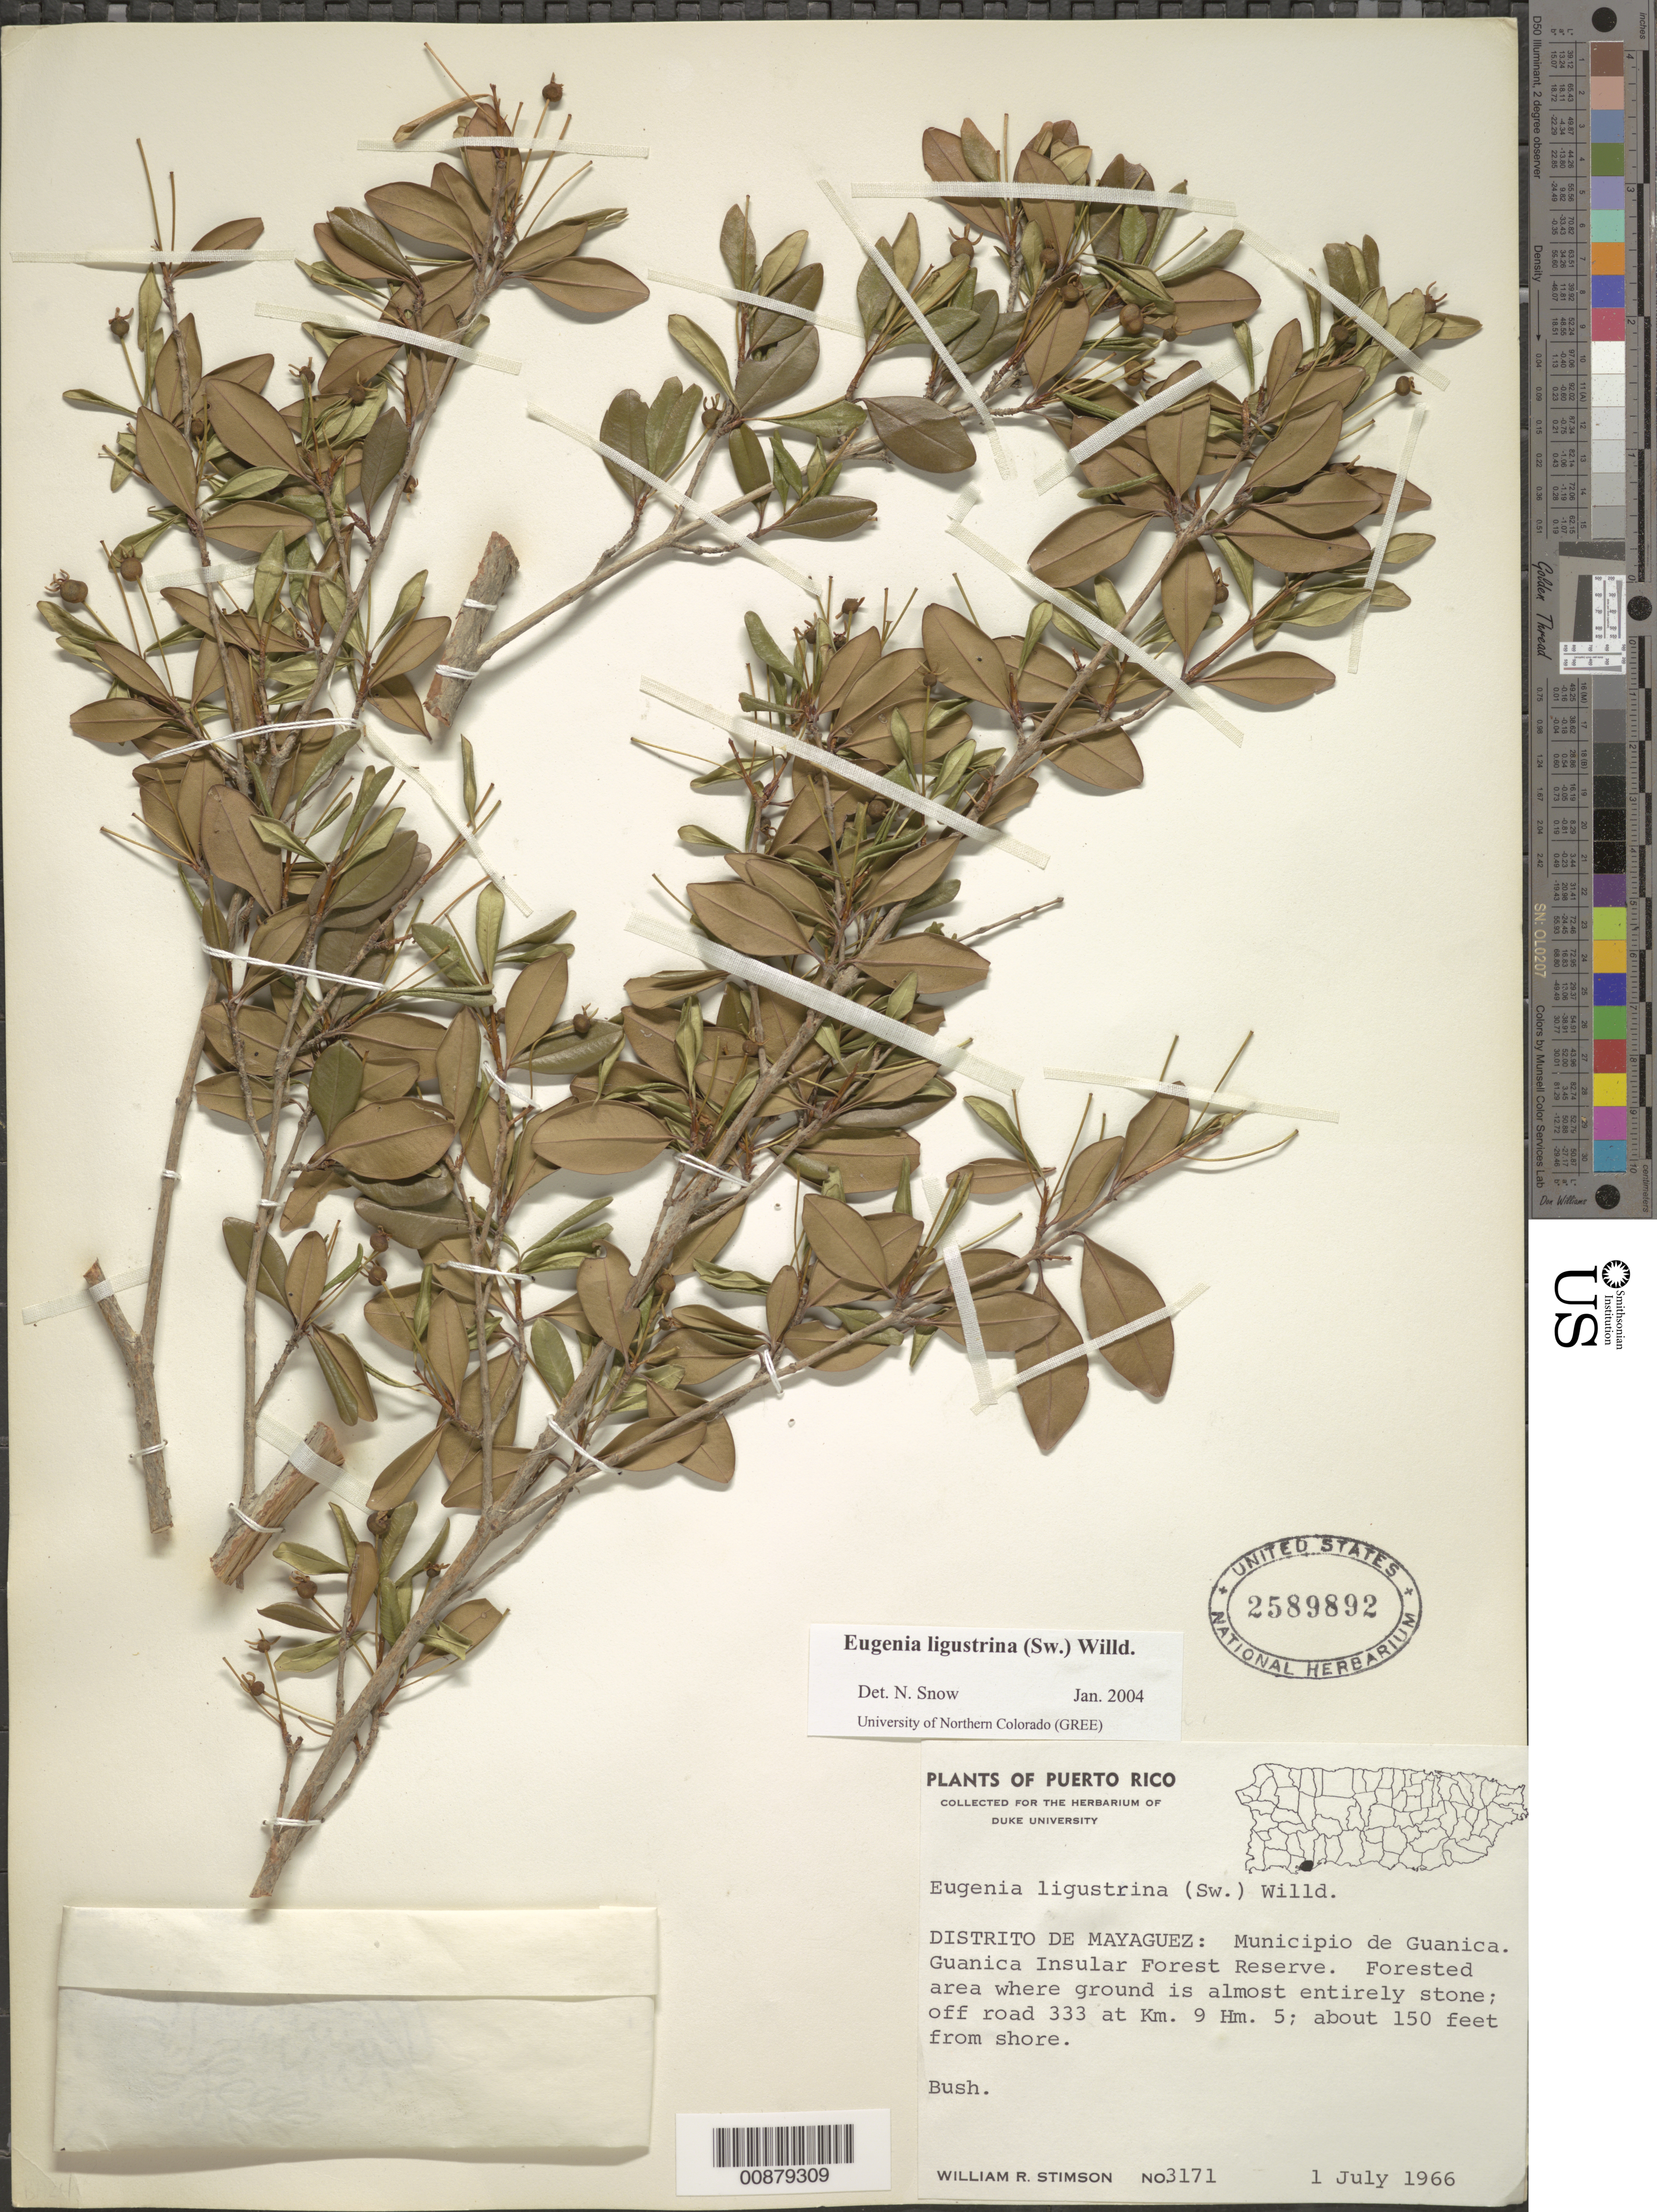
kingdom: Plantae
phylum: Tracheophyta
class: Magnoliopsida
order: Myrtales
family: Myrtaceae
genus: Eugenia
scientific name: Eugenia ligustrina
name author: (Sw.) Willd.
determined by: Snow, N. W.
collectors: W. R. Stimson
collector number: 3171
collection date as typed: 01 Jul 1966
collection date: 1966-07-01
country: Puerto Rico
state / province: Guánica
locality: Mun. de Guanica, Guanica Insular Forest Reserve, off Rd. 333 at km 9 Hm. 5; about 150 ft. from shore.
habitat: Forested area where ground is almost entirely stone.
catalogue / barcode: US 2589892